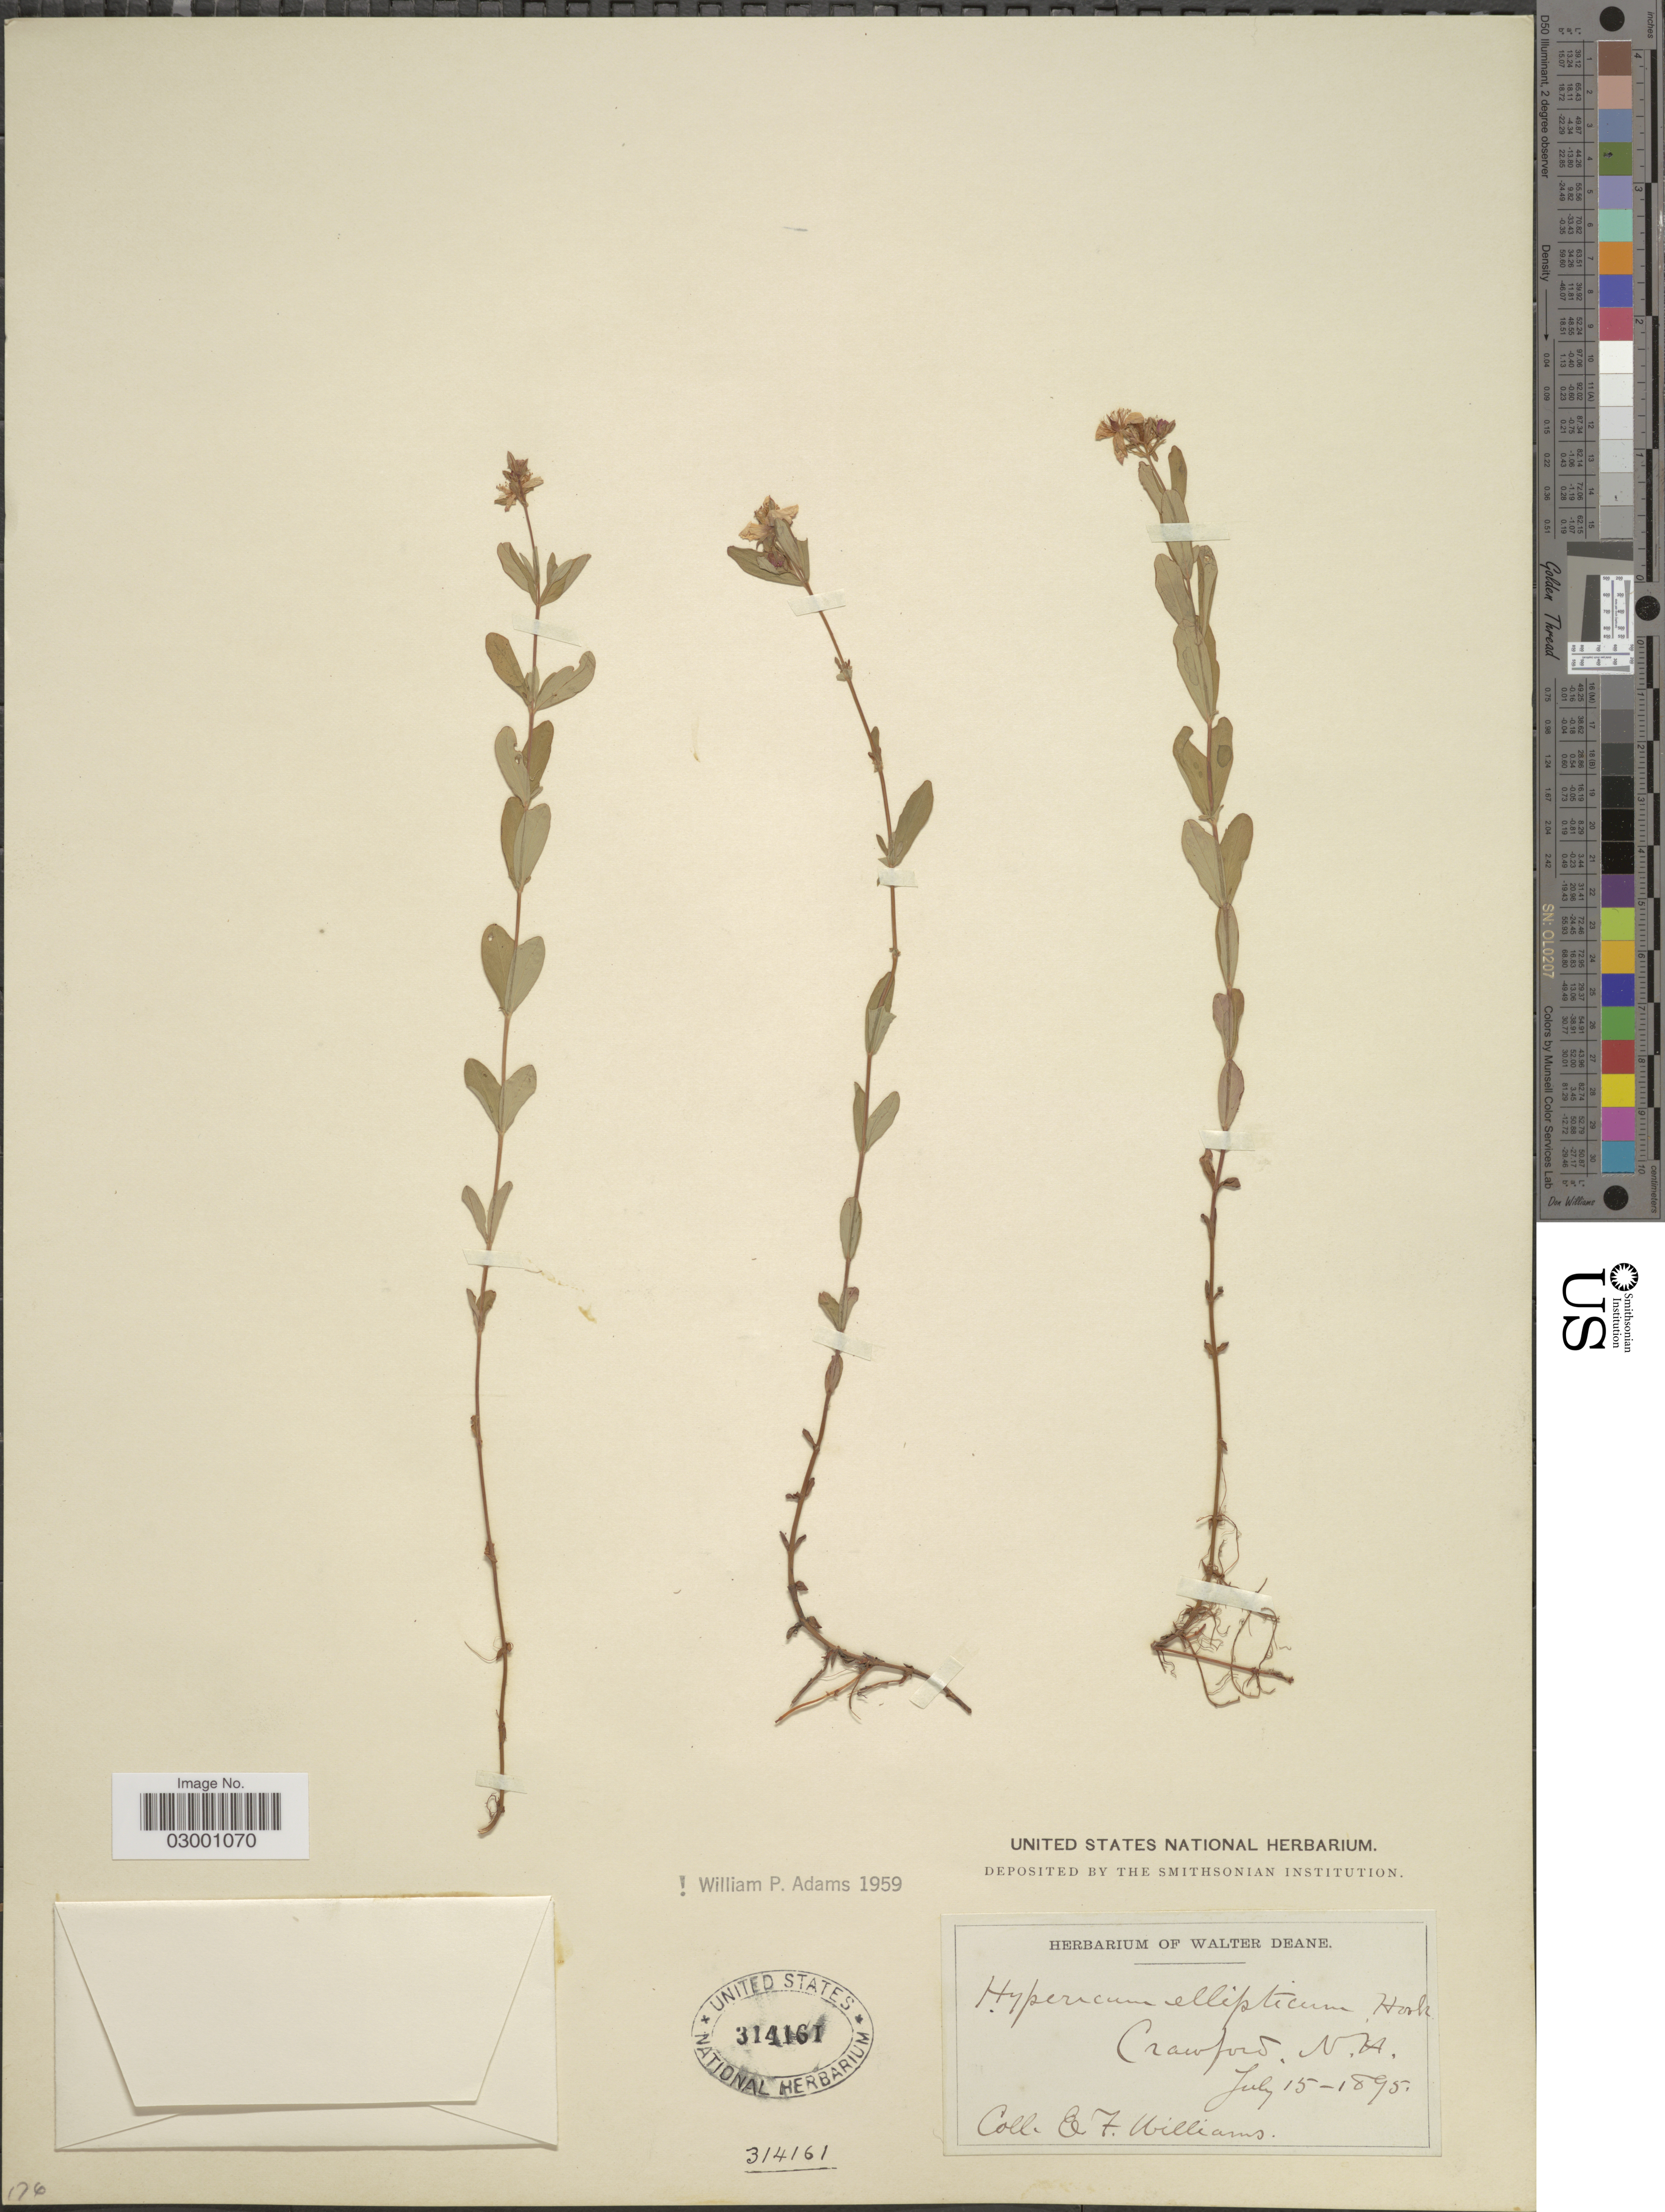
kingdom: Plantae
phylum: Tracheophyta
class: Magnoliopsida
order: Malpighiales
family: Hypericaceae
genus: Hypericum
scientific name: Hypericum ellipticum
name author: Hook.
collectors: E. Williams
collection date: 1895-07-15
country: United States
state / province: New Hampshire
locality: Crawford.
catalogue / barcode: US 314161